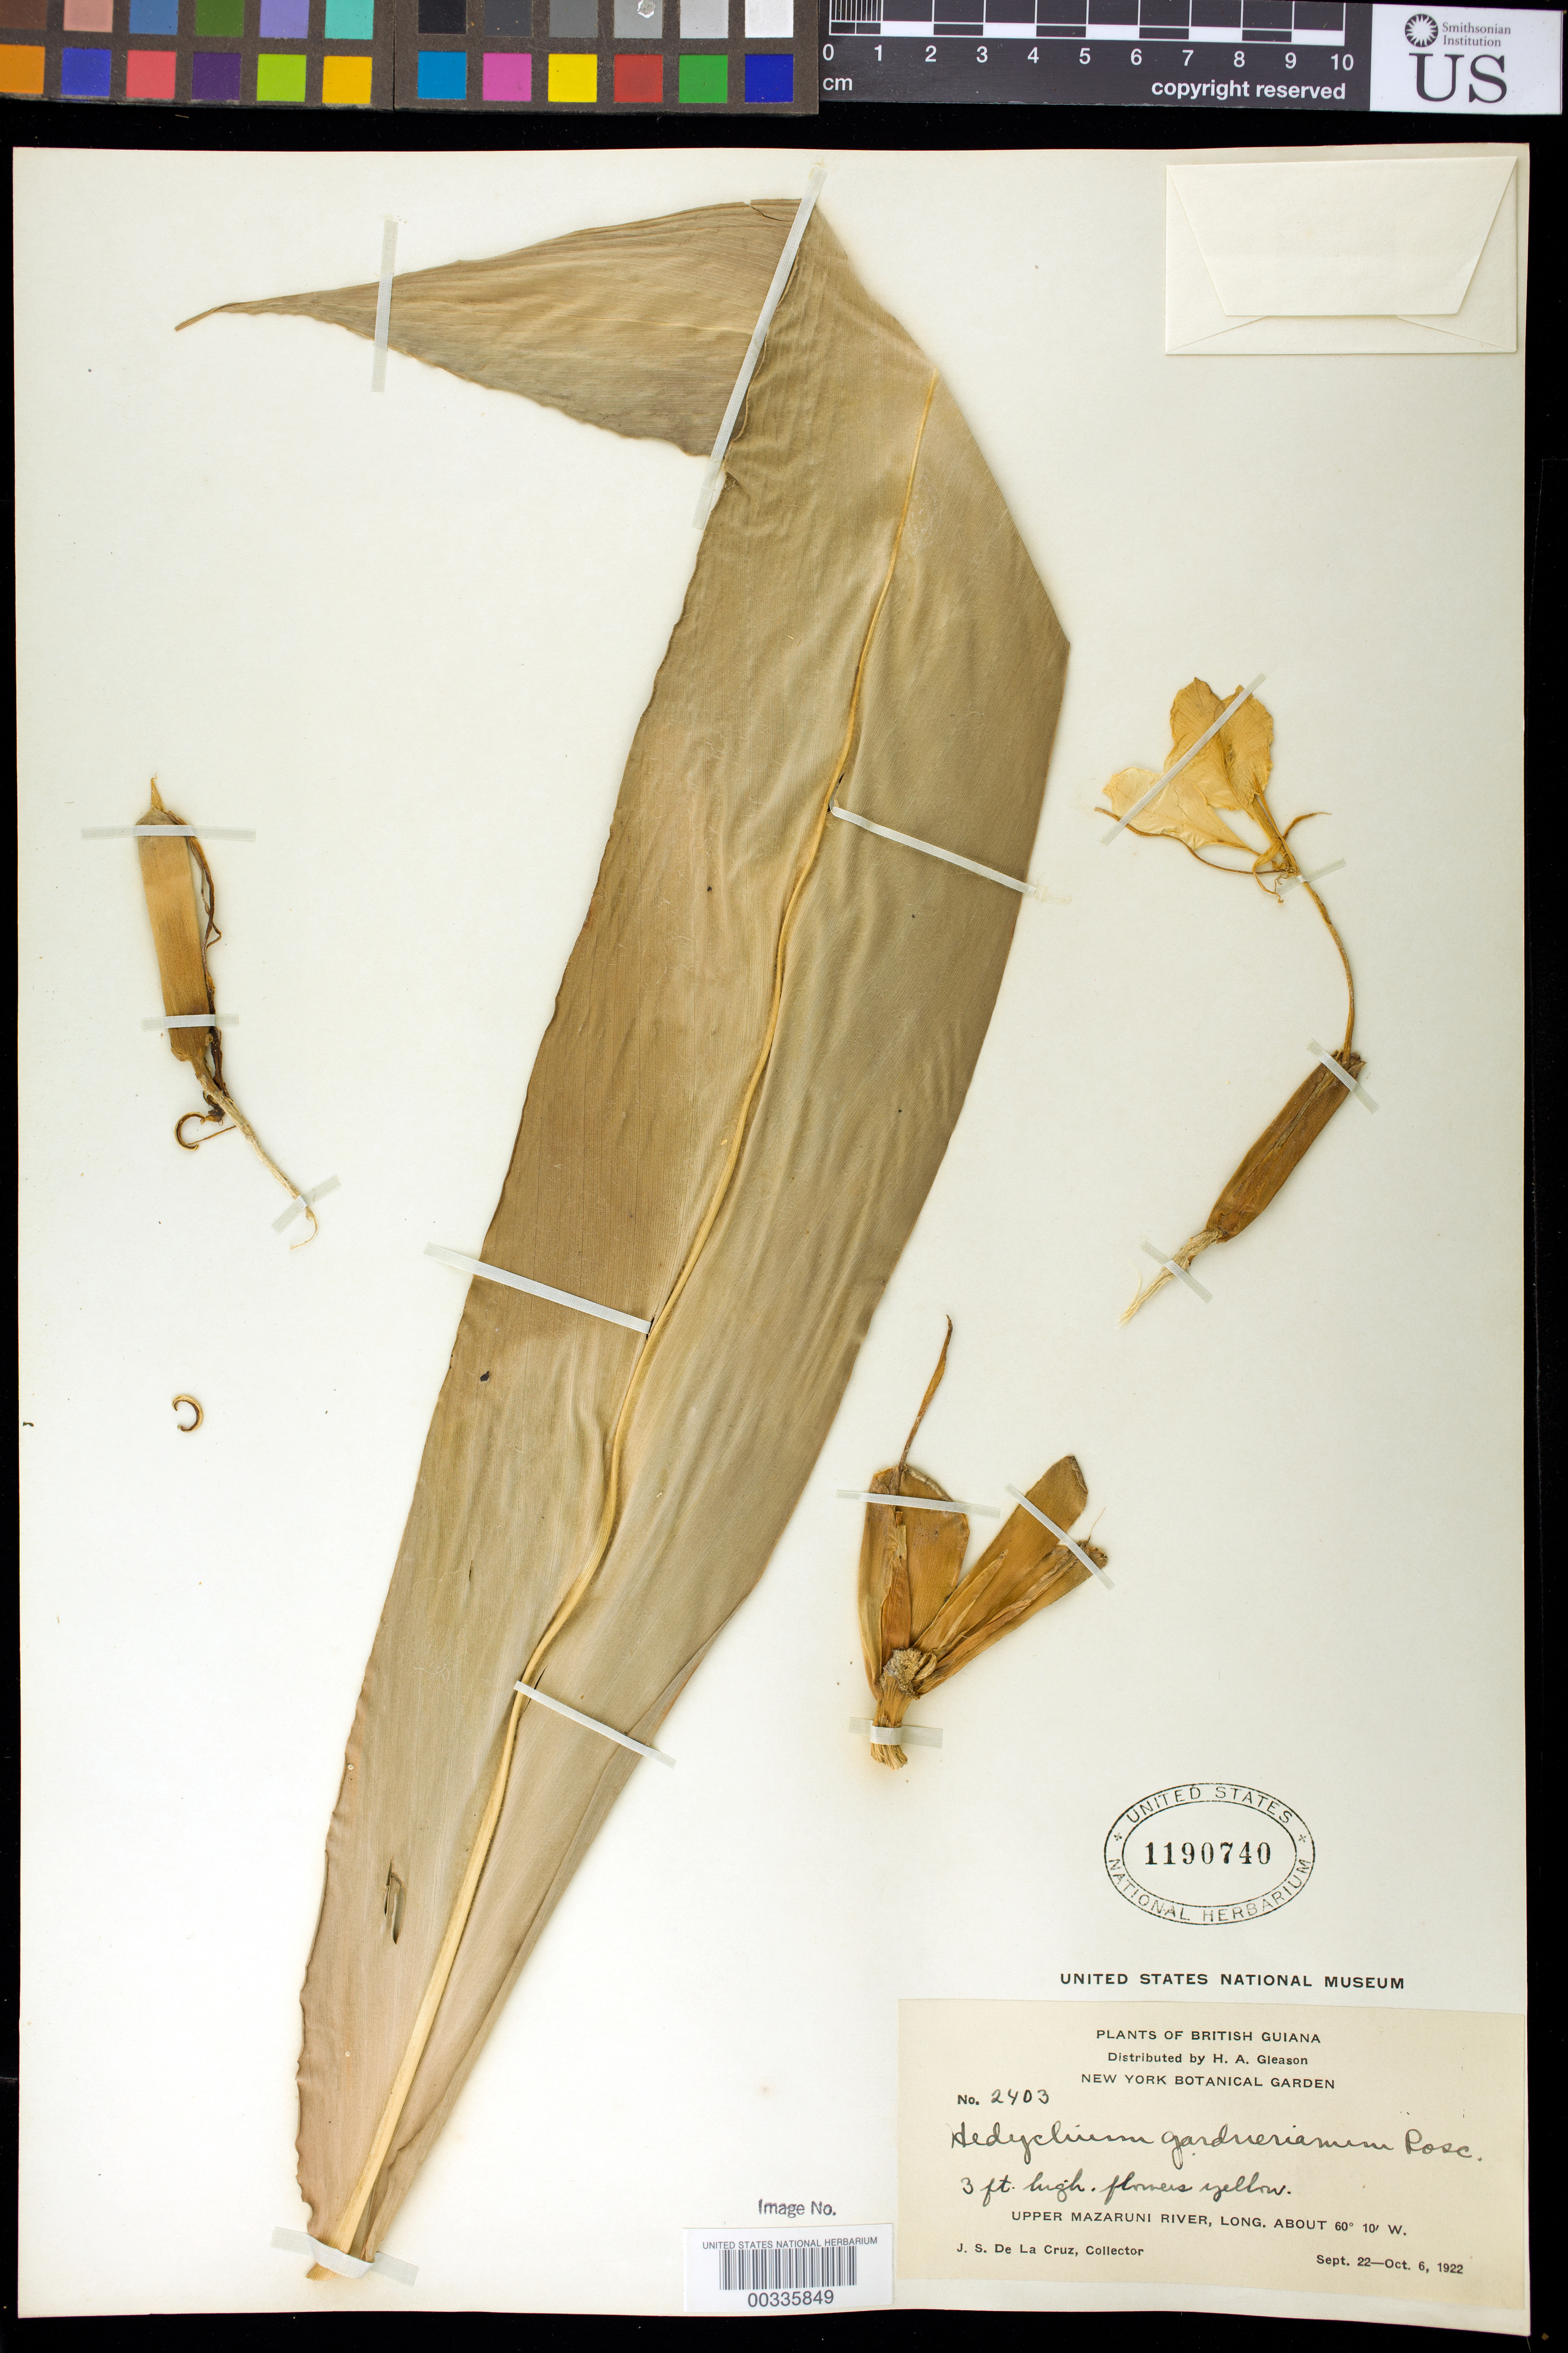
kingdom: Plantae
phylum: Tracheophyta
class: Liliopsida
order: Zingiberales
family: Zingiberaceae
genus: Hedychium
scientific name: Hedychium gardnerianum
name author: Sheppard ex Ker Gawl.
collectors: J. S. de la Cruz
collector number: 2403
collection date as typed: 22 Sep 1922 to 06 Oct 1922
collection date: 1922-09-22/1922-10-06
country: Guyana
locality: Upper mazaruni river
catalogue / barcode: US 1190740